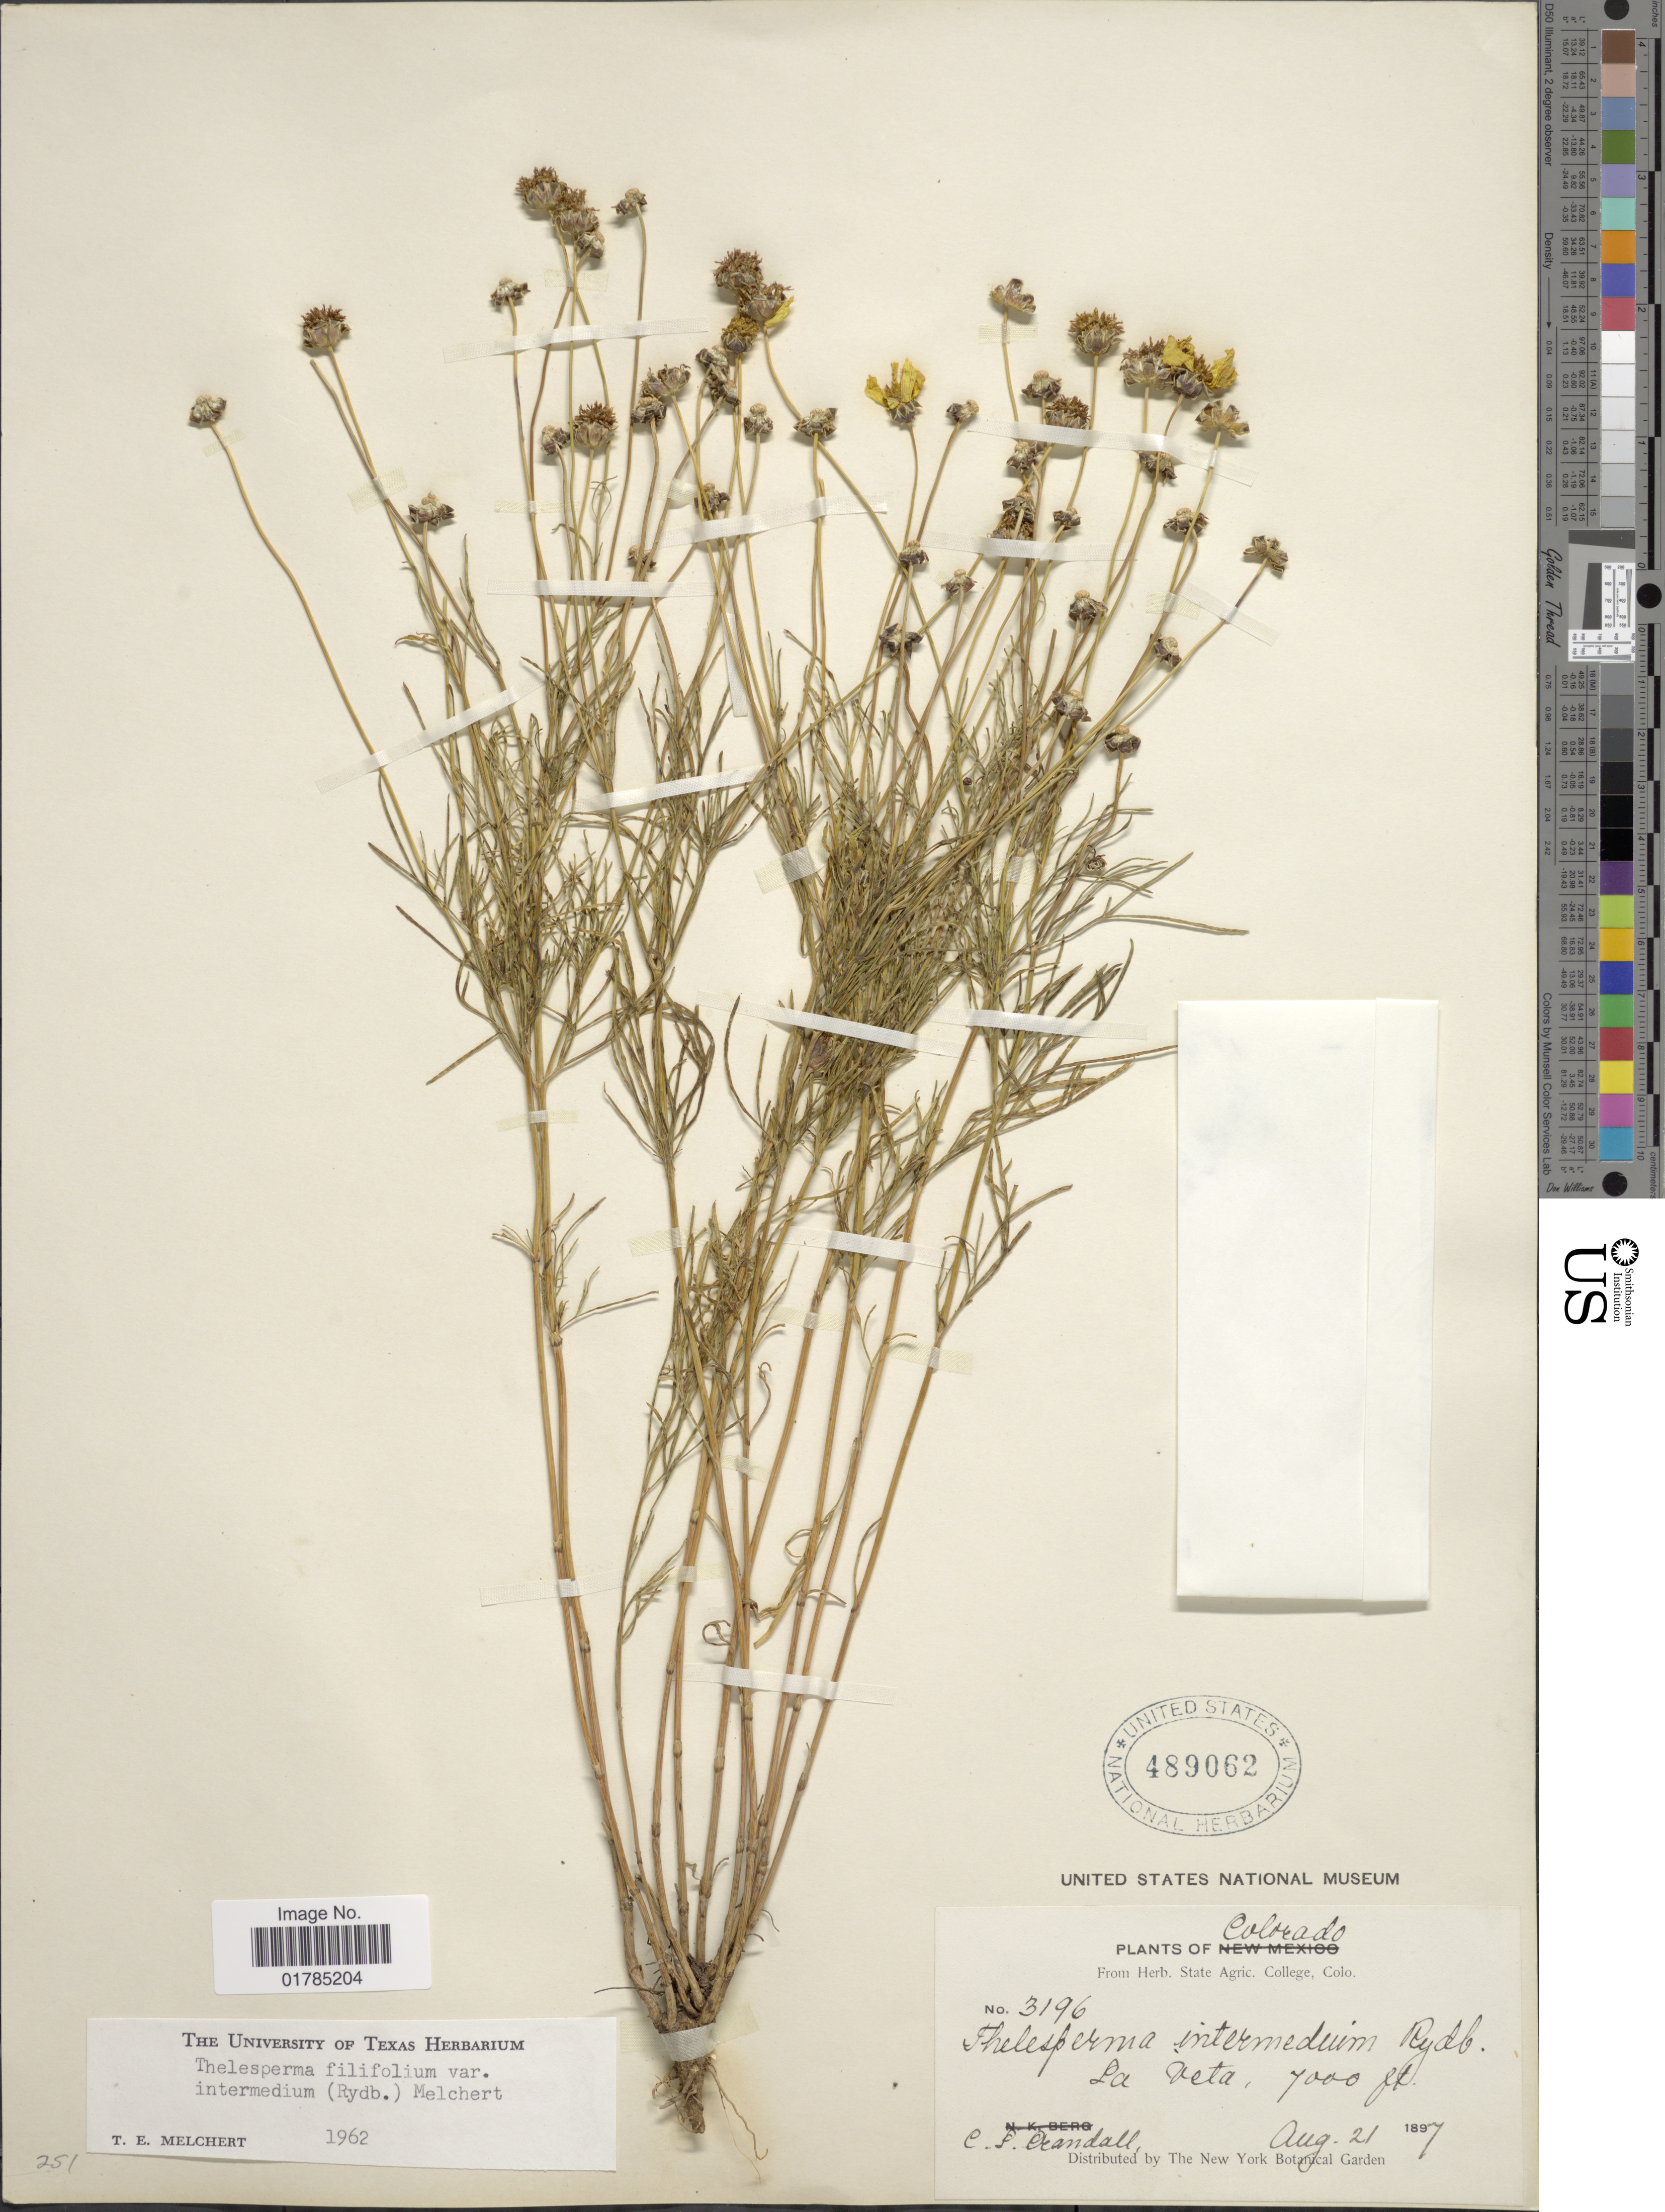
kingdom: Plantae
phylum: Tracheophyta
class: Magnoliopsida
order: Asterales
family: Asteraceae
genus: Thelesperma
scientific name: Thelesperma filifolium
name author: (Hook.) A. Gray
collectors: C. Crandall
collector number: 3196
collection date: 1897-08-21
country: United States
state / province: Colorado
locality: La Veta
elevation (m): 2134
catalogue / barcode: US 489062